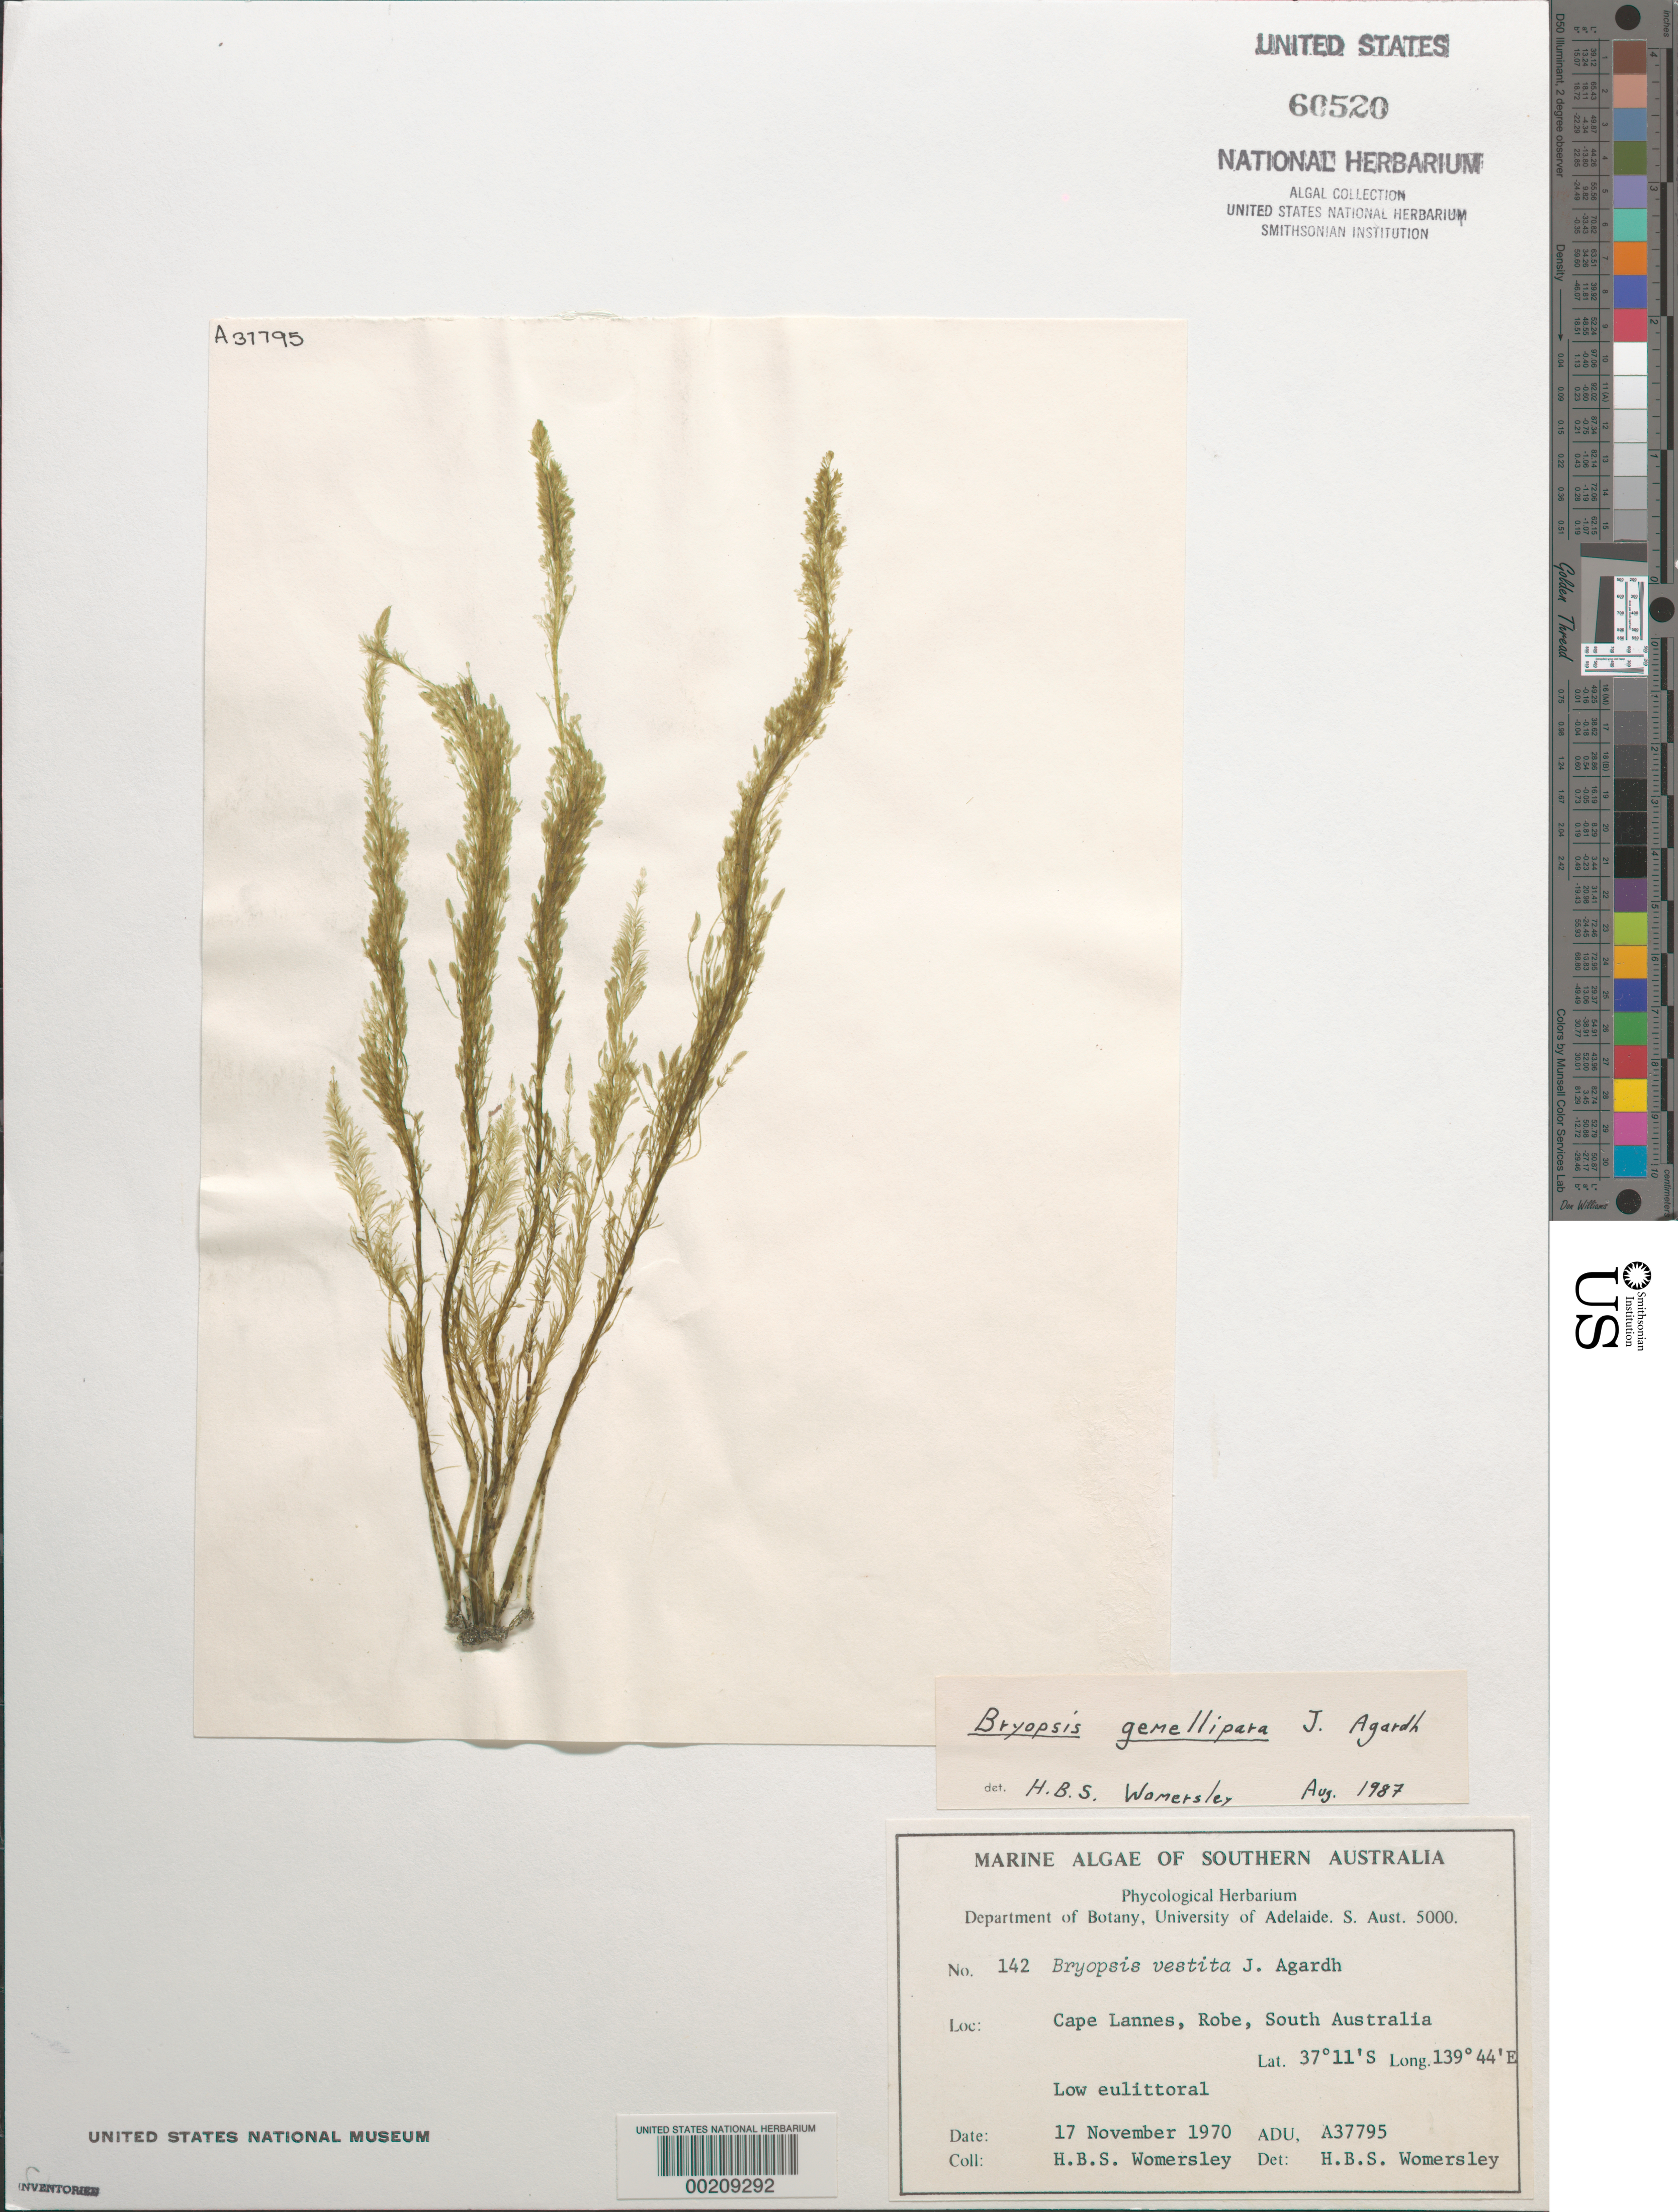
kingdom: Plantae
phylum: Chlorophyta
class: Ulvophyceae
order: Bryopsidales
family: Bryopsidaceae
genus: Bryopsis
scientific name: Bryopsis gemellipara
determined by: Womersley, H. B. S.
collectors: H. B. S. Womersley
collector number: ADU A37795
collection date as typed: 17 Nov 1970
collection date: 1970-11-17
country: Australia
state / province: South Australia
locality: Robe, Cape Lannes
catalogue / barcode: US 60520